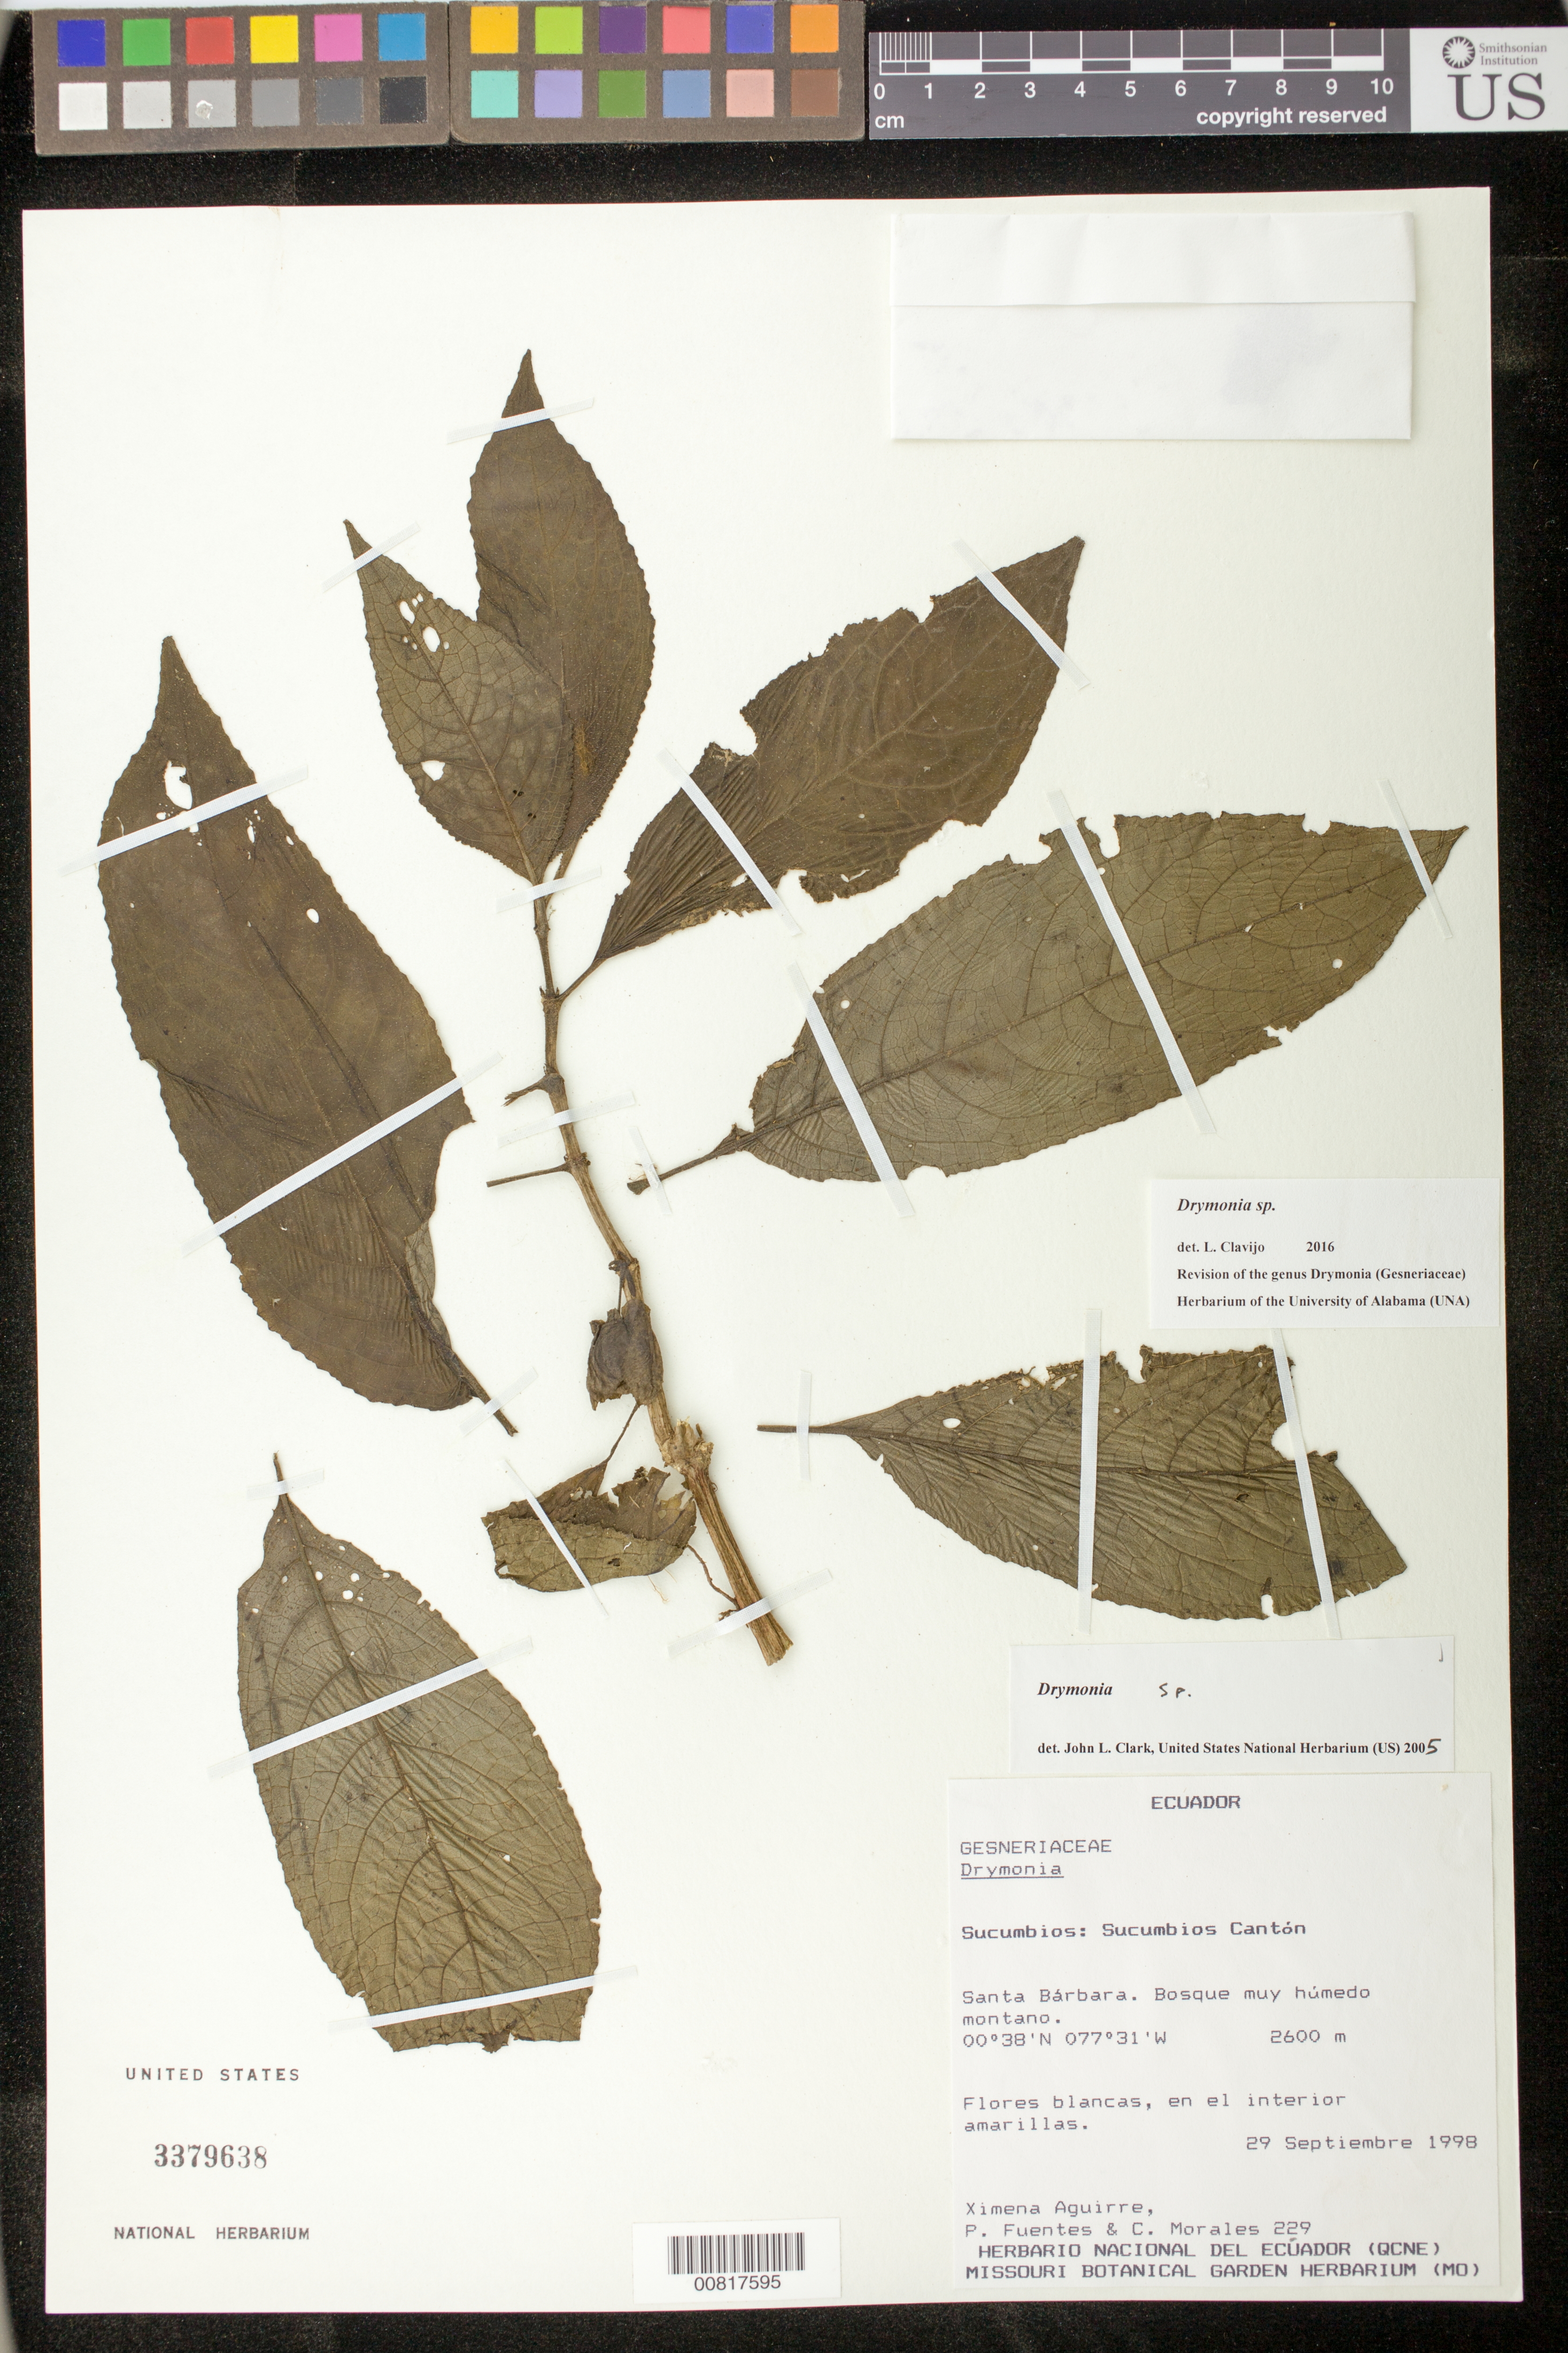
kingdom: Plantae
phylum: Tracheophyta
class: Magnoliopsida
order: Lamiales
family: Gesneriaceae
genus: Drymonia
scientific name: Drymonia sp.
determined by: Clark, J. L., (SEL), The Marie Selby Botanical Garden (UNITED STATES)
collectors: X. Aguirre, P. Fuentes & C. Morales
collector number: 229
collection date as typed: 29 Sep 1998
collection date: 1998-09-29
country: Ecuador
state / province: Sucumbíos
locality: Sucumbios Cantón; Santa Bárbara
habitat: Bosque muy húmedo montano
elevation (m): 2600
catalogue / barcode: US 3379638